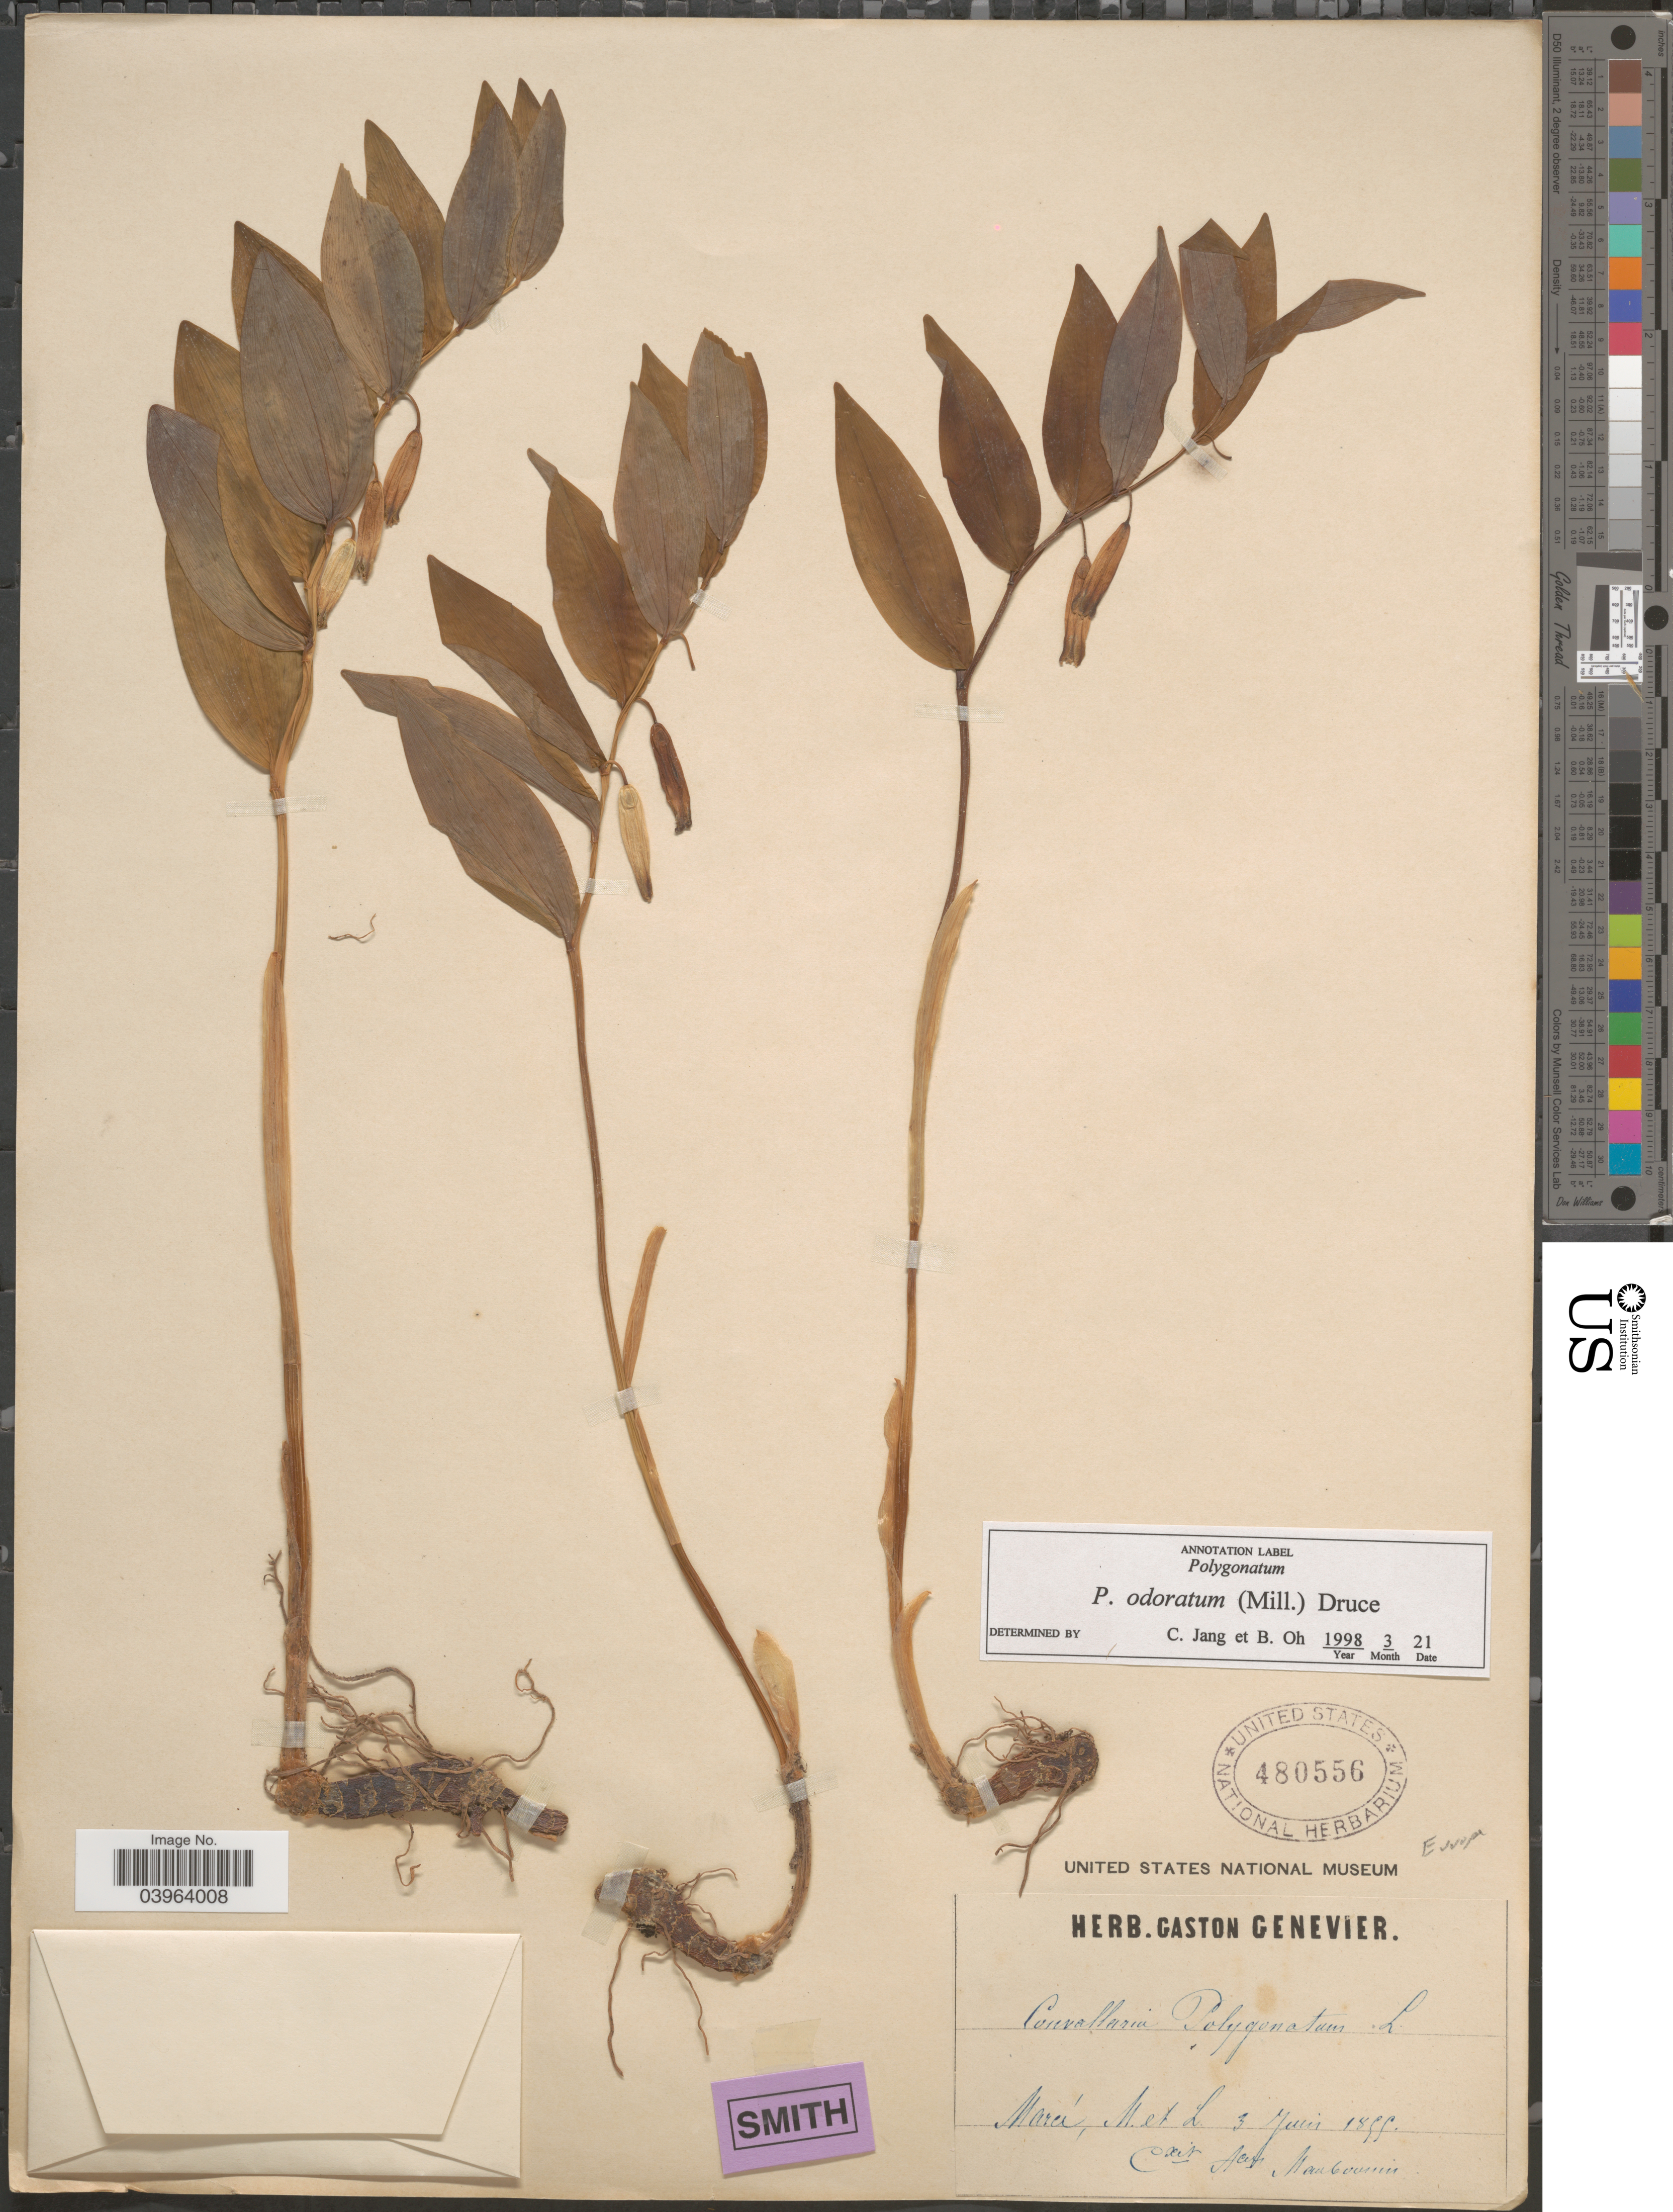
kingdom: Plantae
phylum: Tracheophyta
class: Liliopsida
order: Asparagales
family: Asparagaceae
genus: Polygonatum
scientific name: Polygonatum odoratum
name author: (Mill.) Druce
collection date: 1899-06-03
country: France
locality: Marce, M. et L.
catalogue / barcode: US 480556